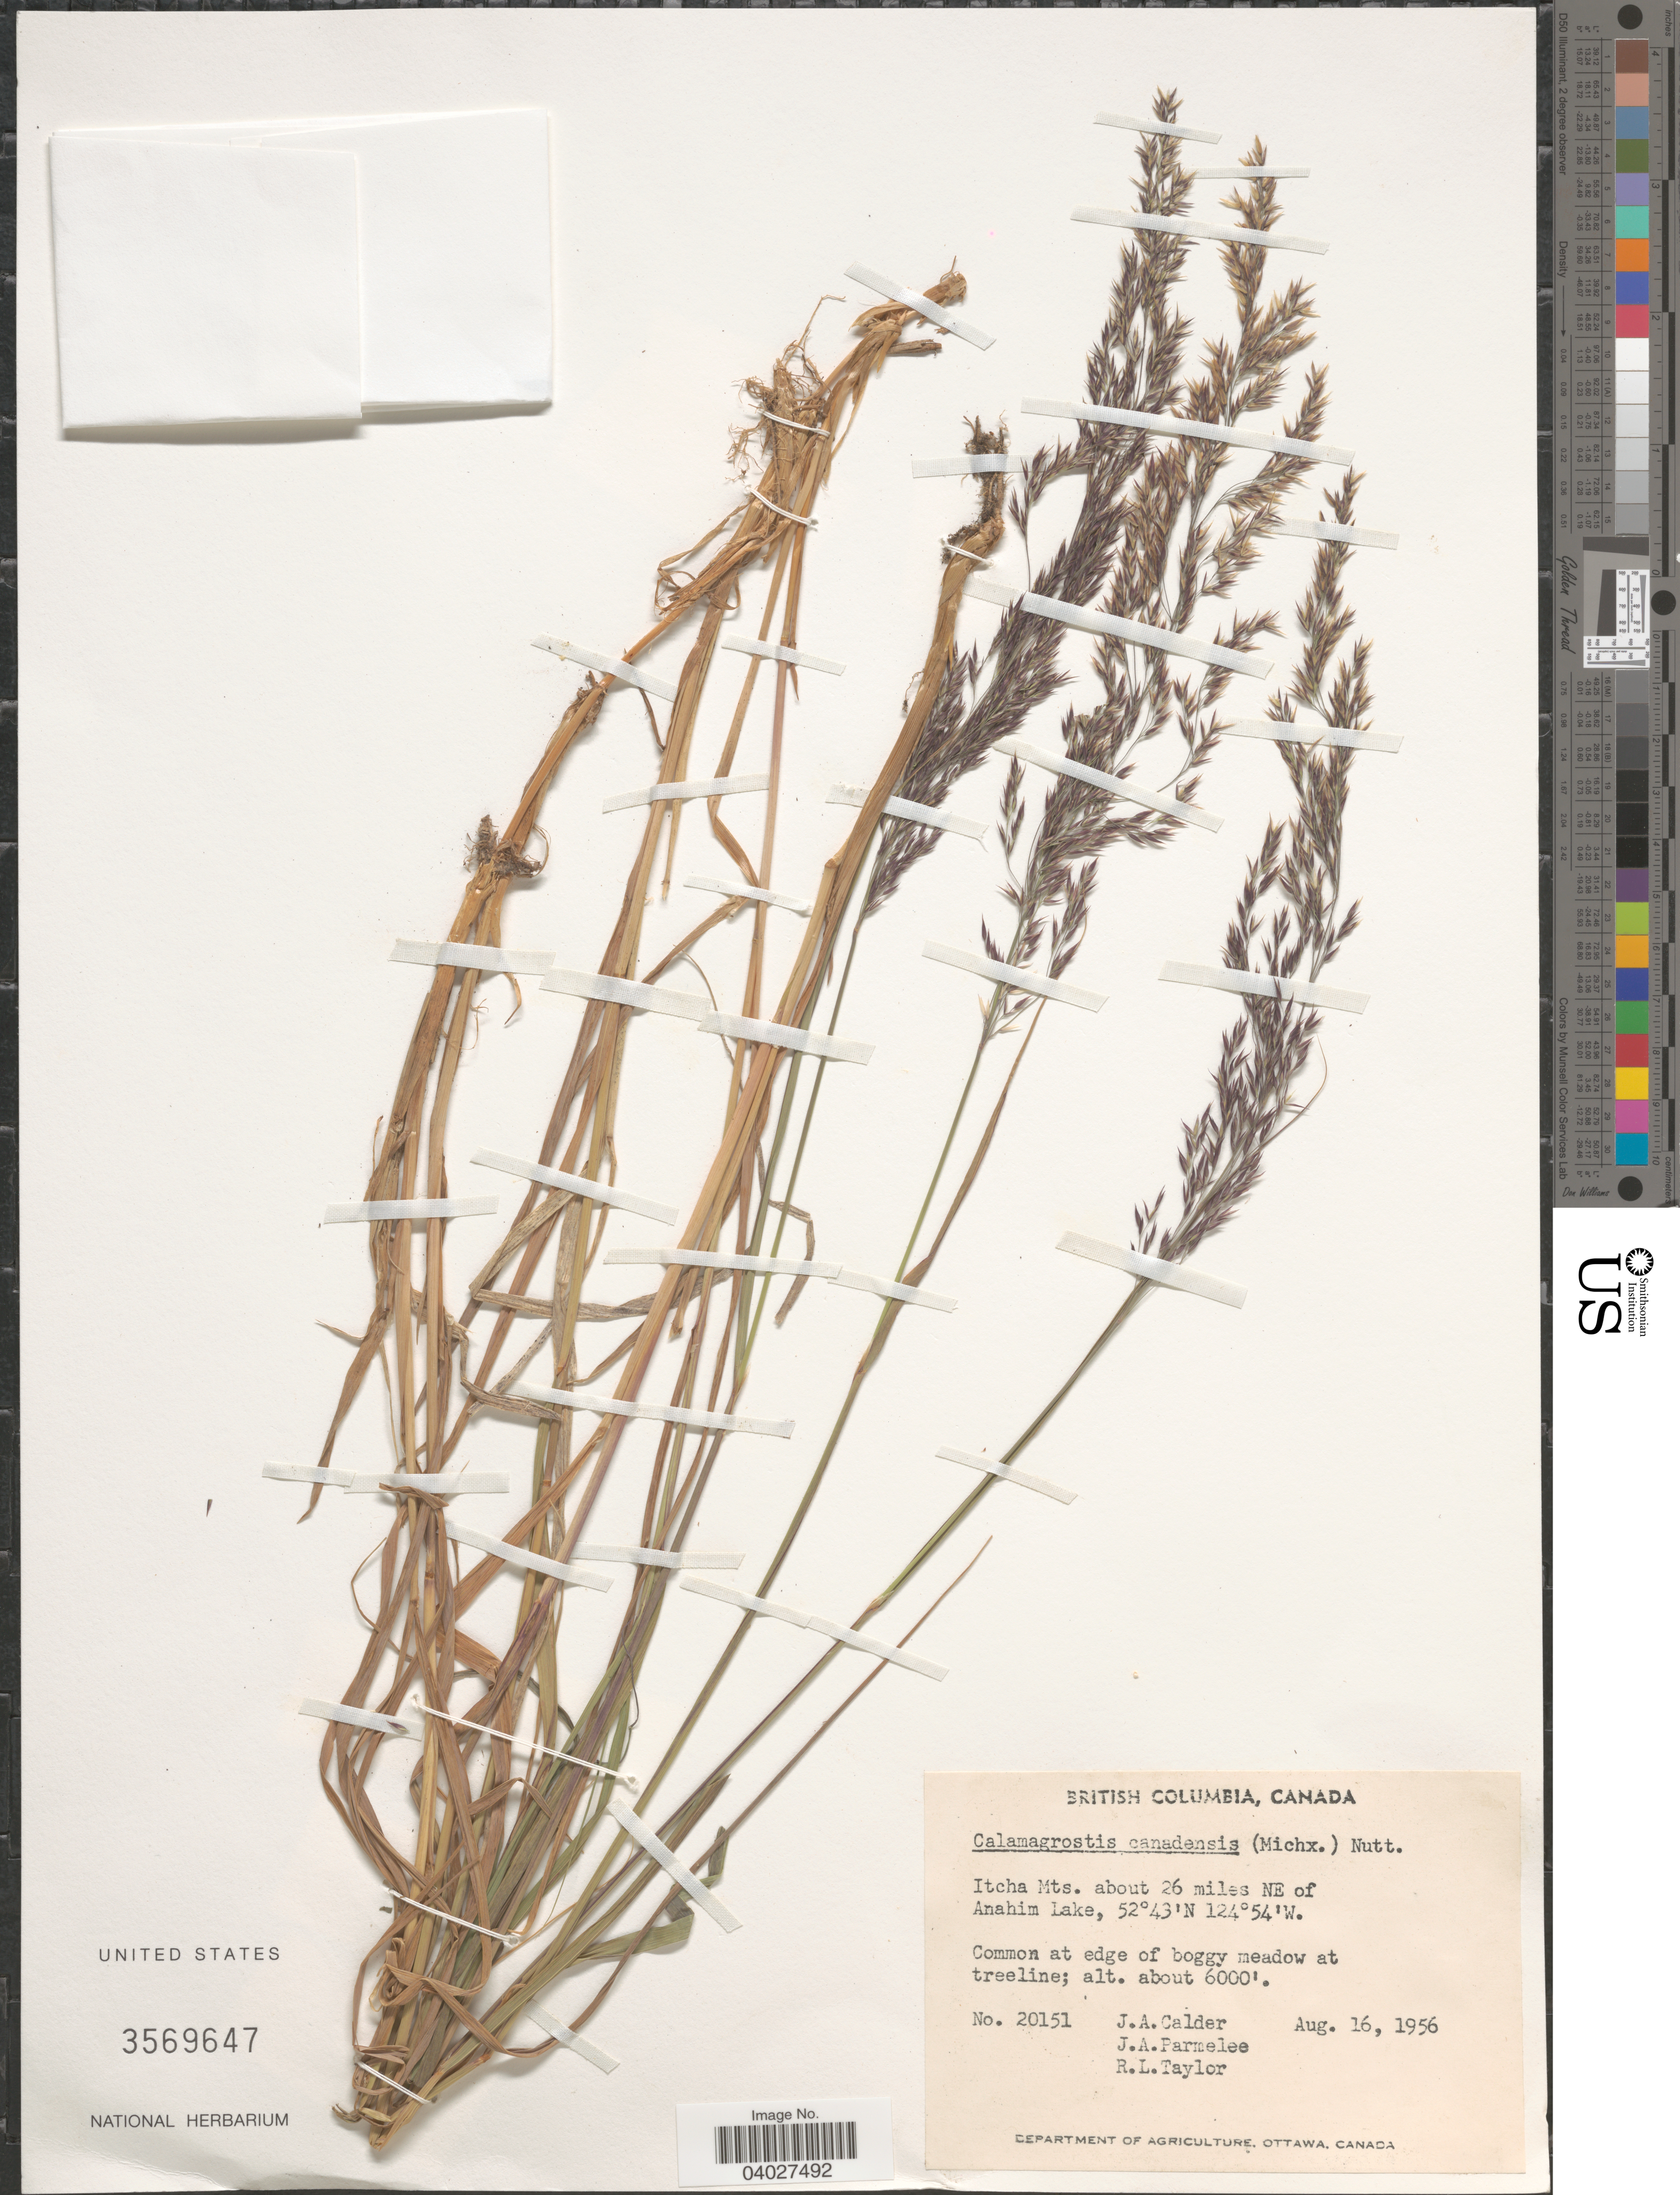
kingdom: Plantae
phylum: Tracheophyta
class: Liliopsida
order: Poales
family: Poaceae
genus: Calamagrostis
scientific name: Calamagrostis canadensis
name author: (Michx.) P. Beauv.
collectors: J. A. Calder, J. A. Parmelee & R. Taylor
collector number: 20151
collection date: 1956-08-16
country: Canada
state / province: British Columbia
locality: Itcha Mts. about 26 miles NE of Anahim Lake.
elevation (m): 1829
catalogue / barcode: US 3569647